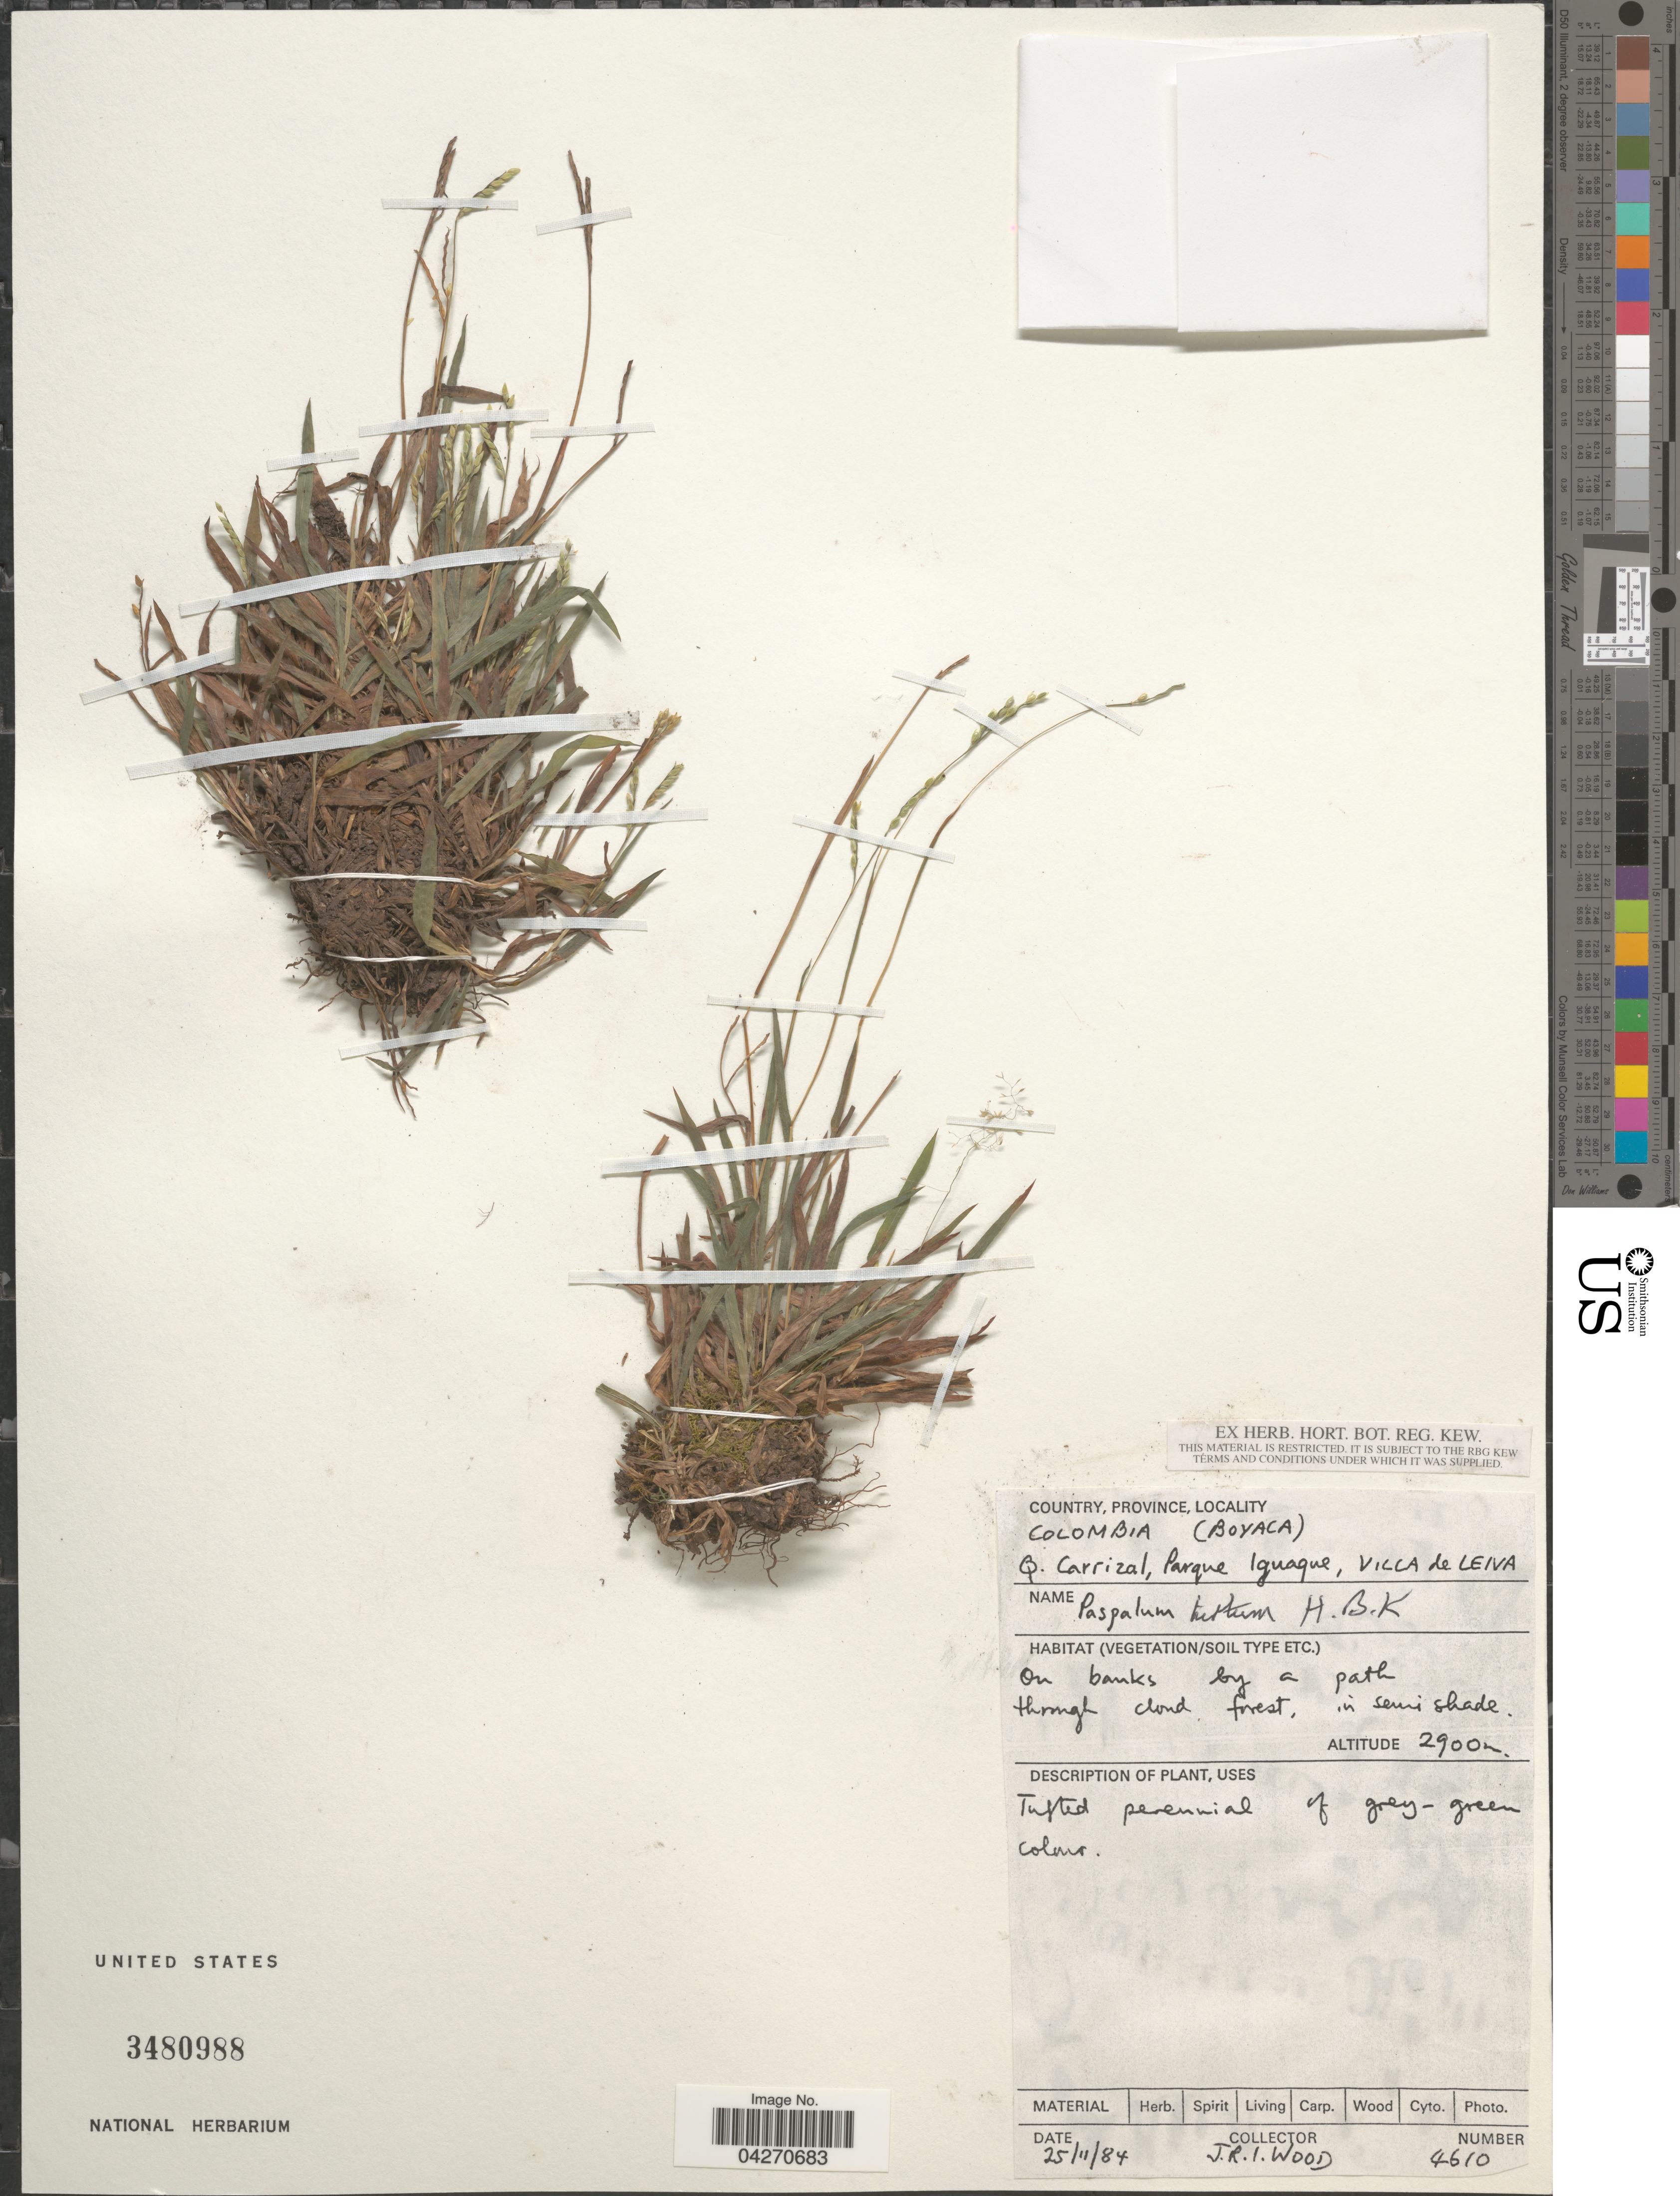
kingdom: Plantae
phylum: Tracheophyta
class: Liliopsida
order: Poales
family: Poaceae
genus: Paspalum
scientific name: Paspalum hirtum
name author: Kunth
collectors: J. R. I. Wood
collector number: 4610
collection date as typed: Transcribed d/m/y: 25/11/84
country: Colombia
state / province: Boyacá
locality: Q. Carrizal, Parque Iguaque, Villa de Leiva.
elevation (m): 2900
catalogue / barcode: US 3480988